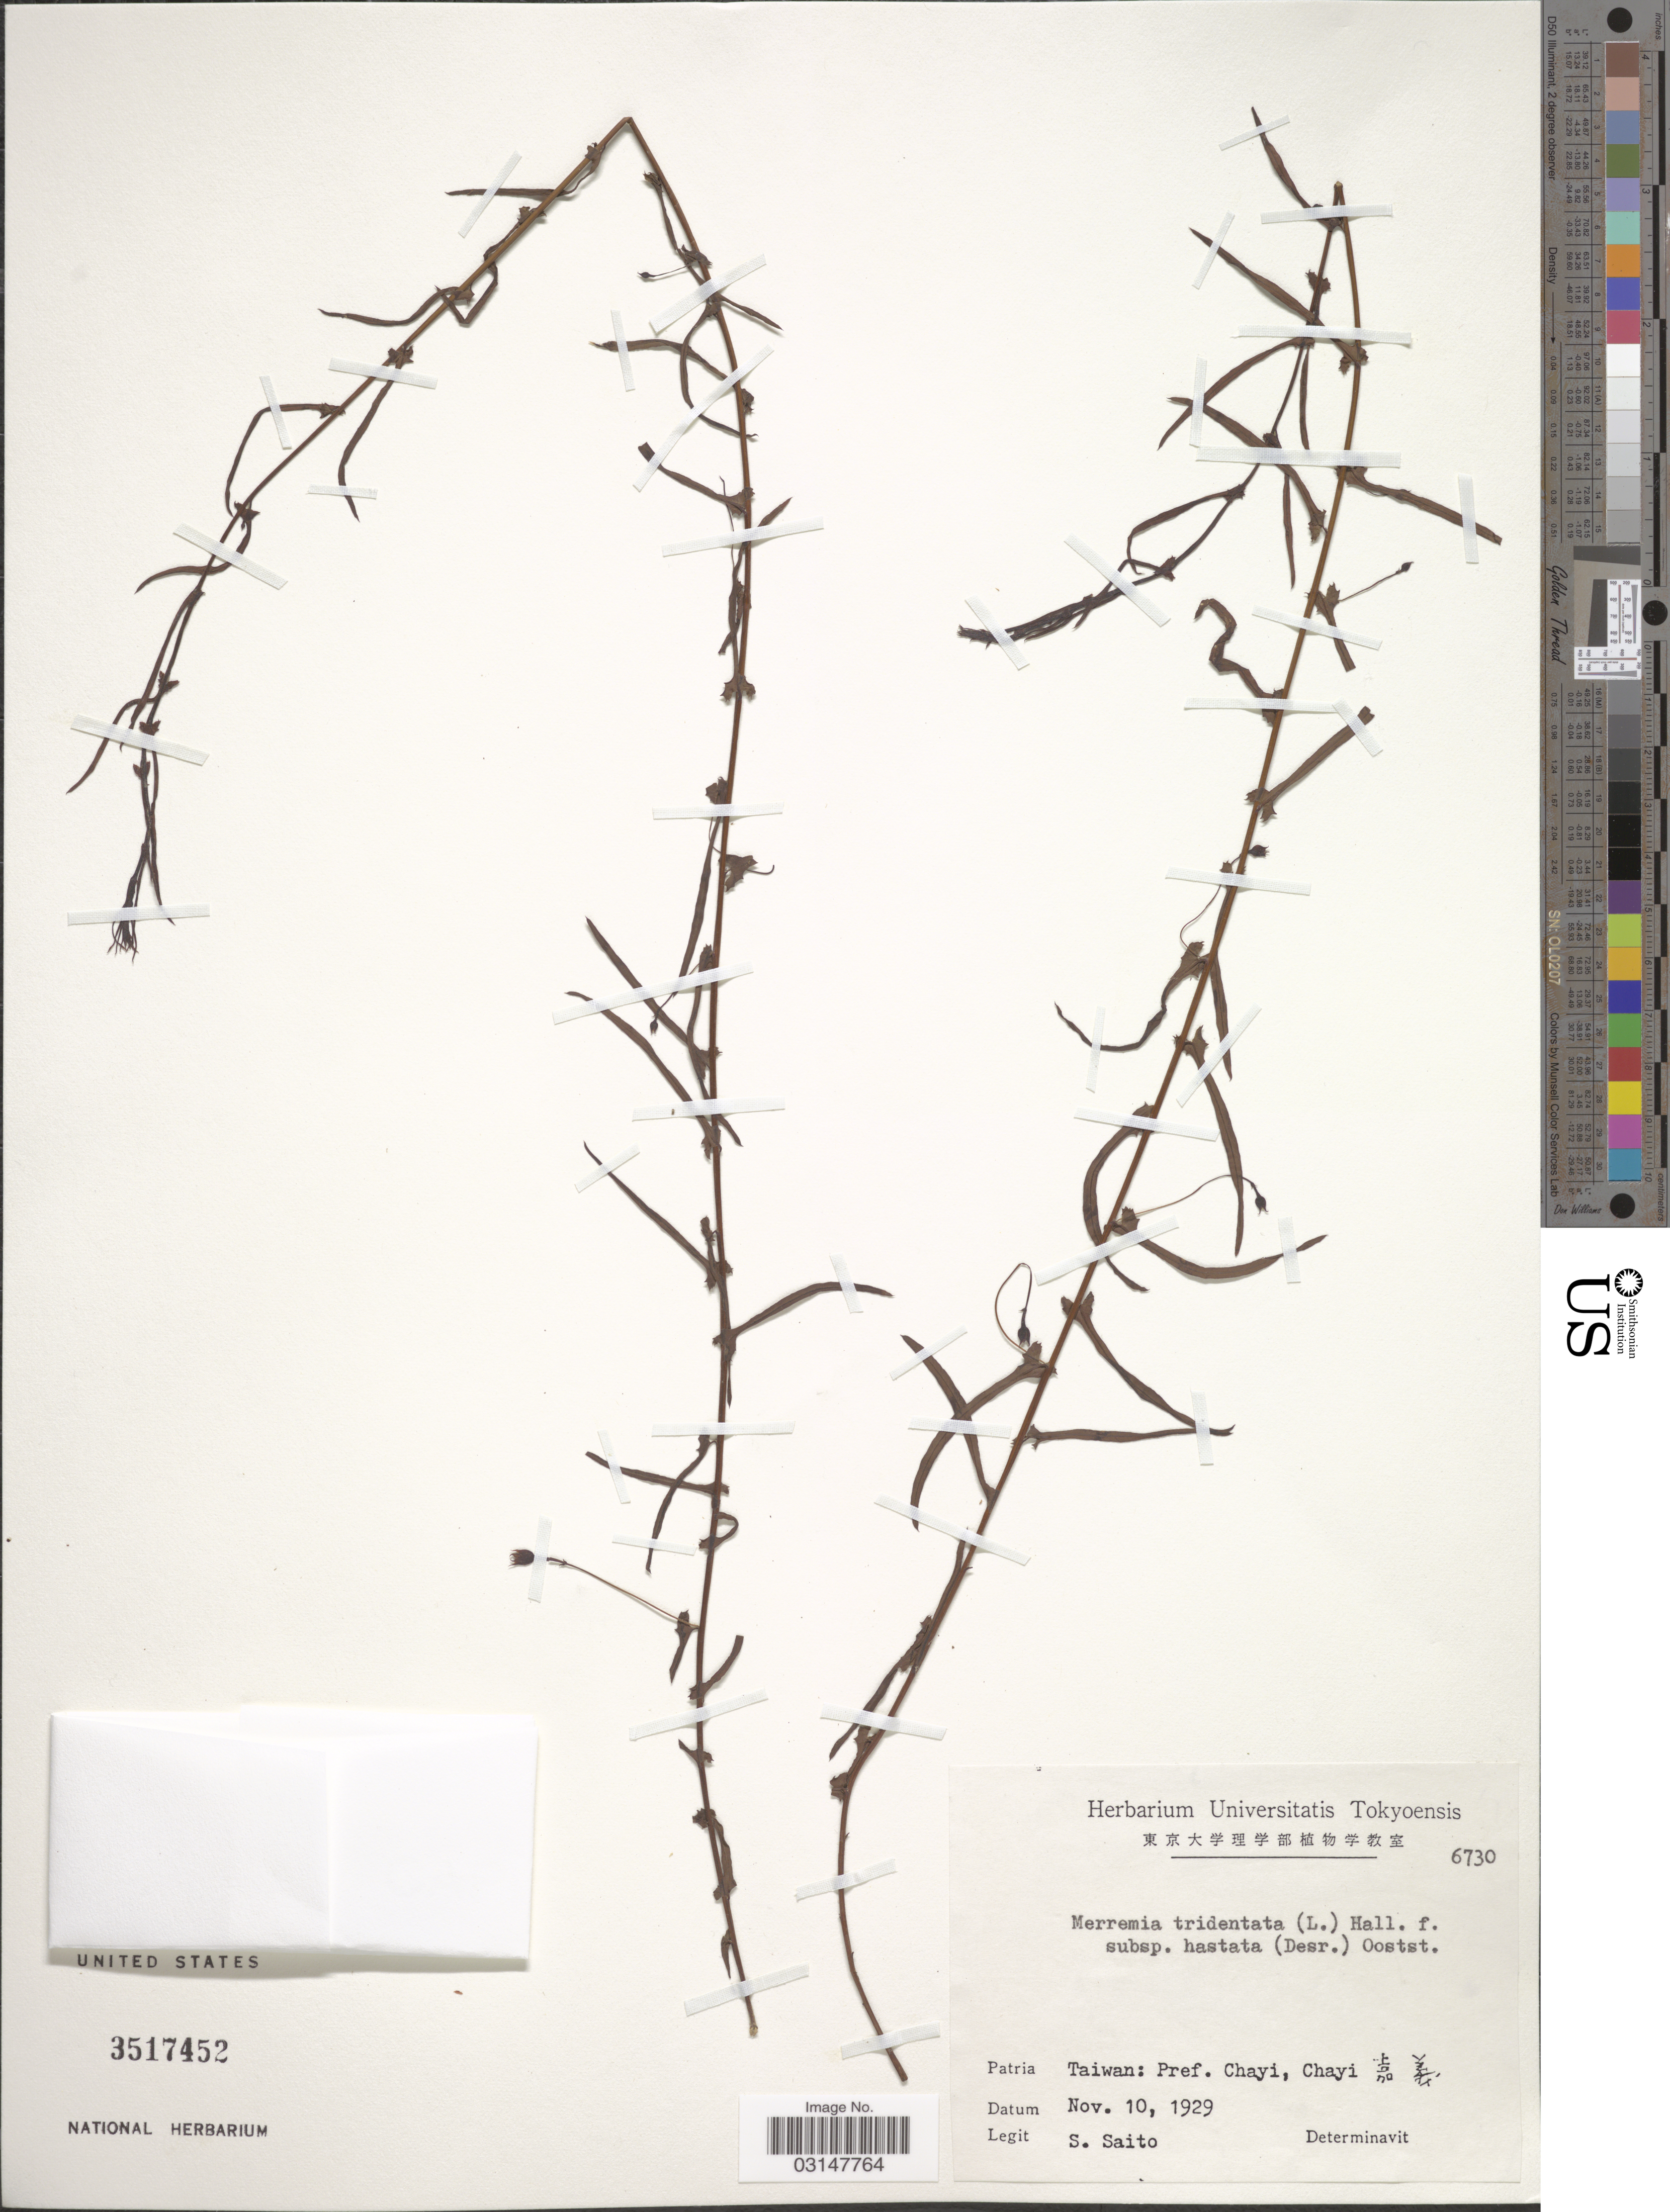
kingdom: Plantae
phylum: Tracheophyta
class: Magnoliopsida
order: Solanales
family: Convolvulaceae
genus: Xenostegia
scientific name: Xenostegia tridentata subsp. hastata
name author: (Ooststr.) Parmar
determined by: Strong, Mark T., (BOT), Smithsonian Institution - National Museum of Natural History (UNITED STATES)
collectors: S. Saito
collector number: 6730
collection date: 1929-11-10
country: Taiwan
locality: Pref. Chayi, Chayi X.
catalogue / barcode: US 3517452